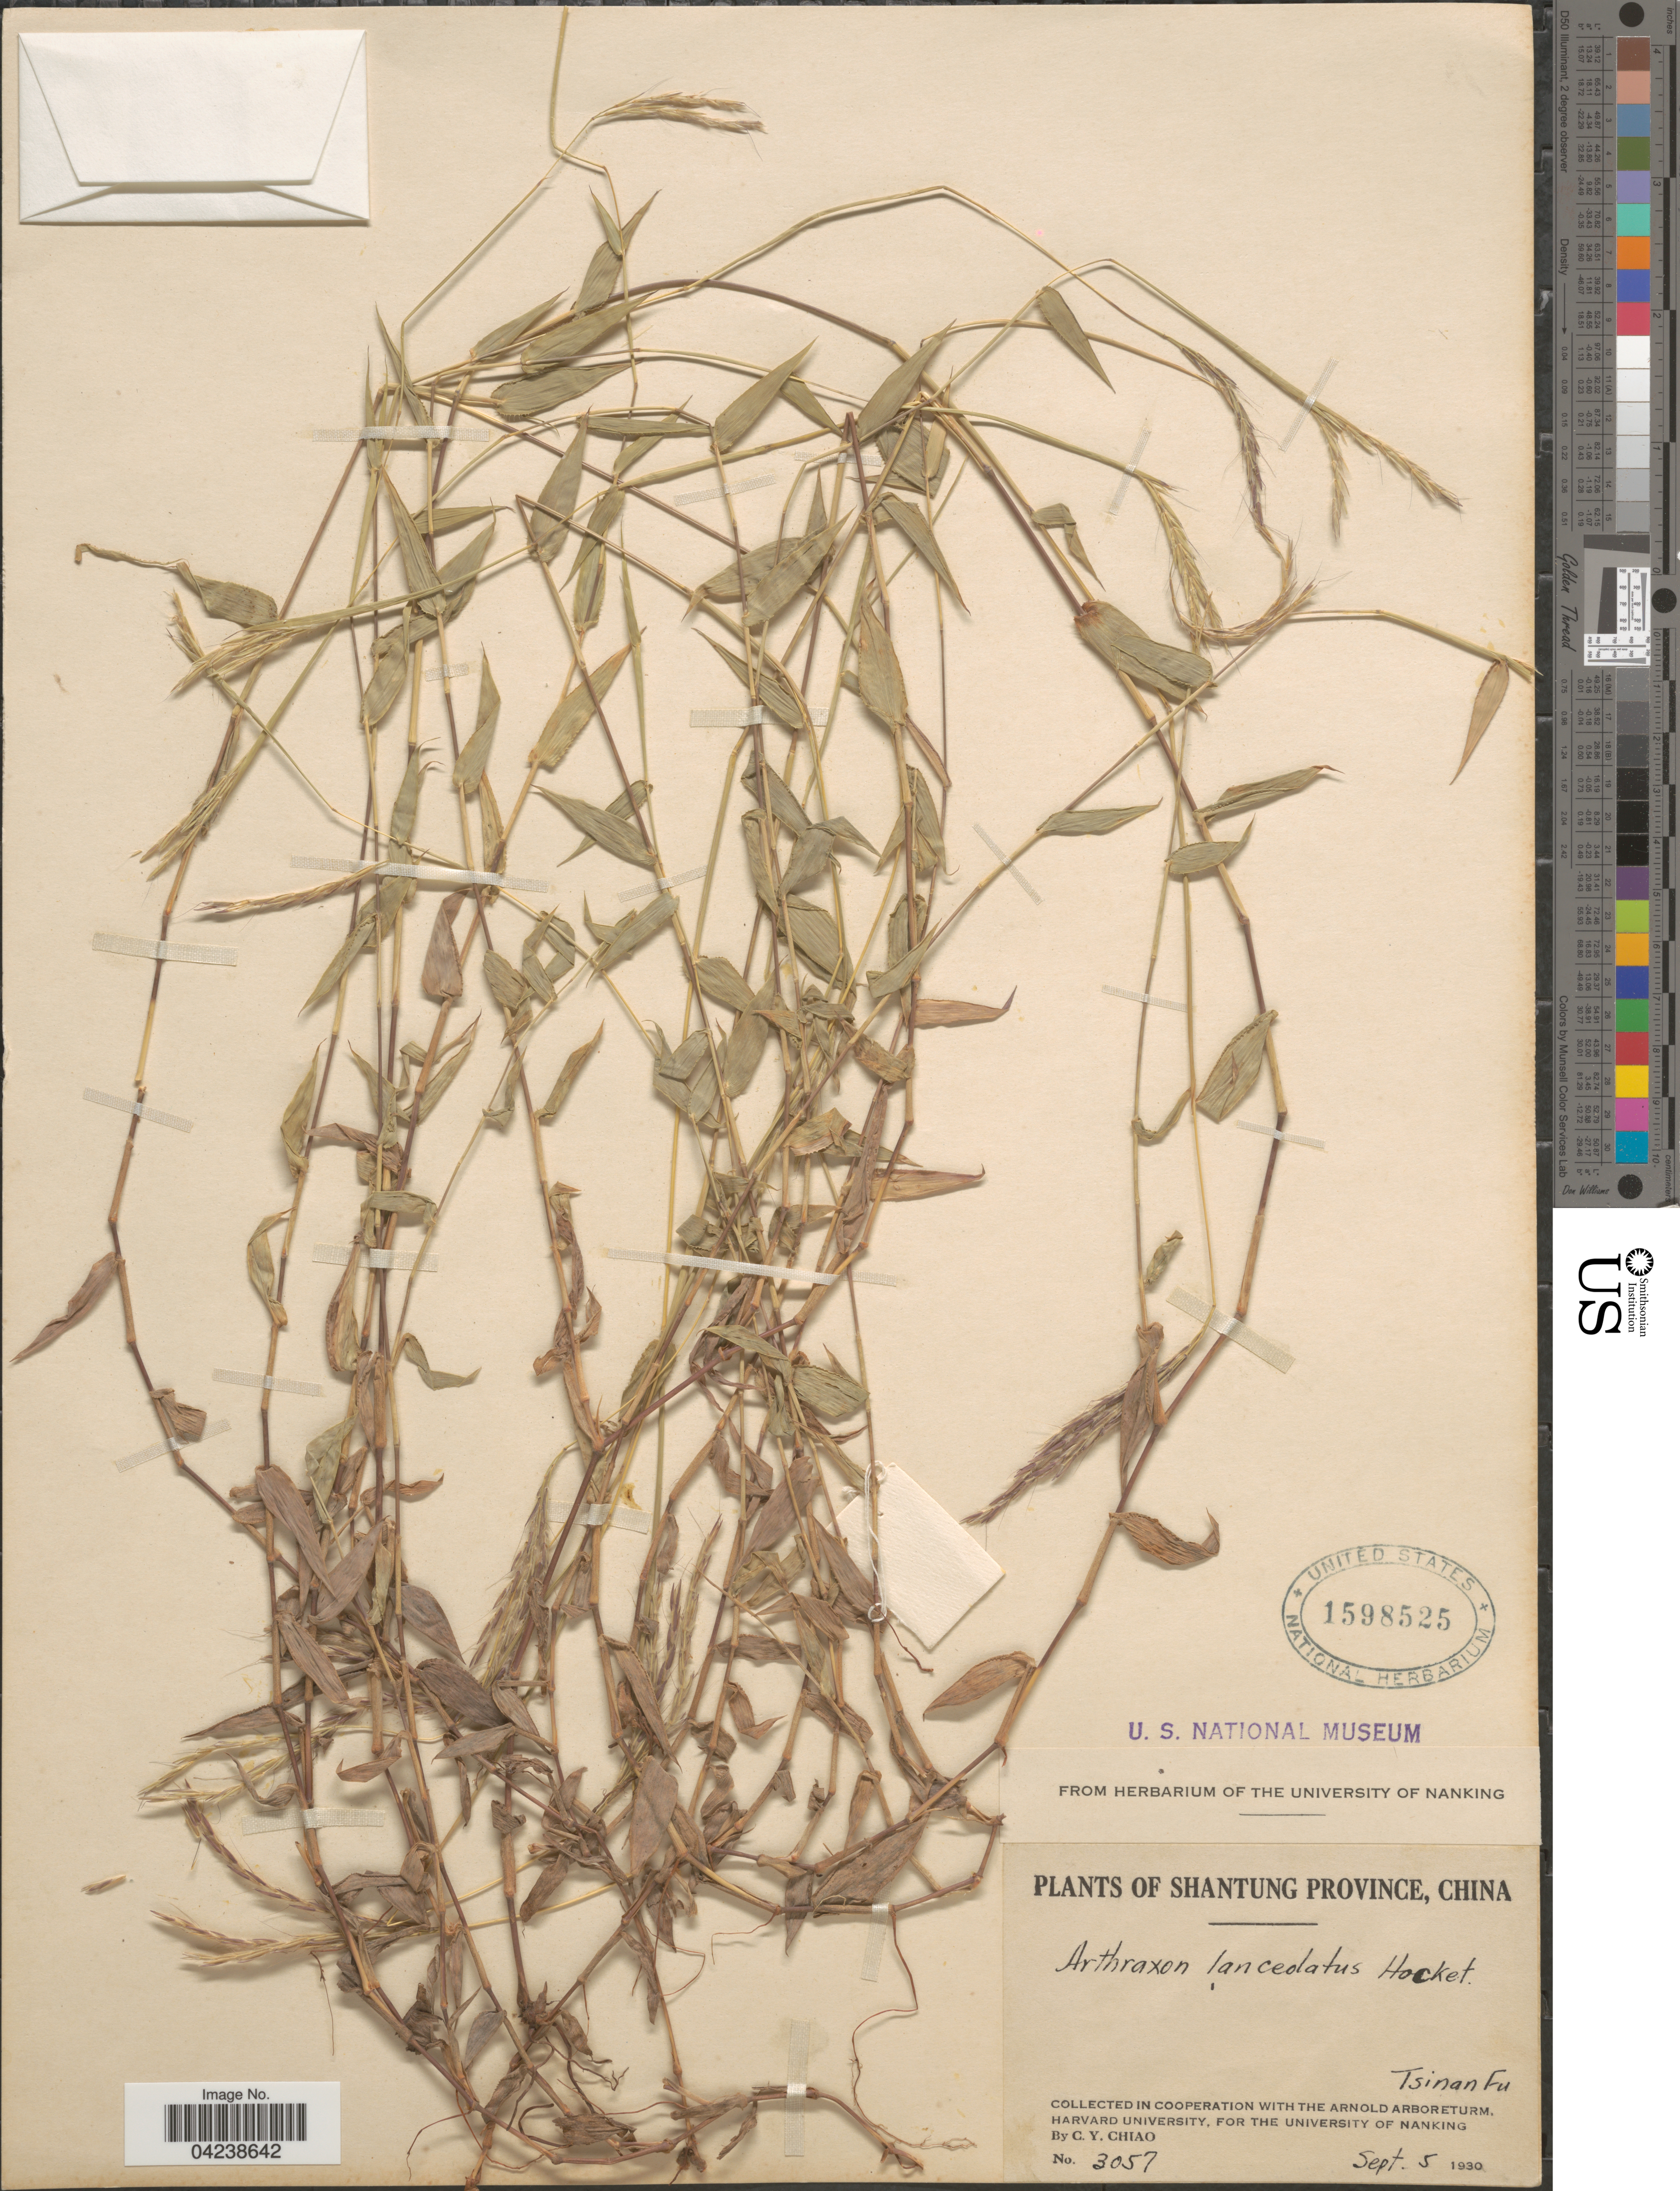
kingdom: Plantae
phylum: Tracheophyta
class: Liliopsida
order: Poales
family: Poaceae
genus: Arthraxon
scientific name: Arthraxon lanceolatus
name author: (Roxb.) Hochst.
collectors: C. Y. Chiao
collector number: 3057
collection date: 1930-09-05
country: China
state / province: Shandong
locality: Shantung Province. Tsinan Fu.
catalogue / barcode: US 1598525